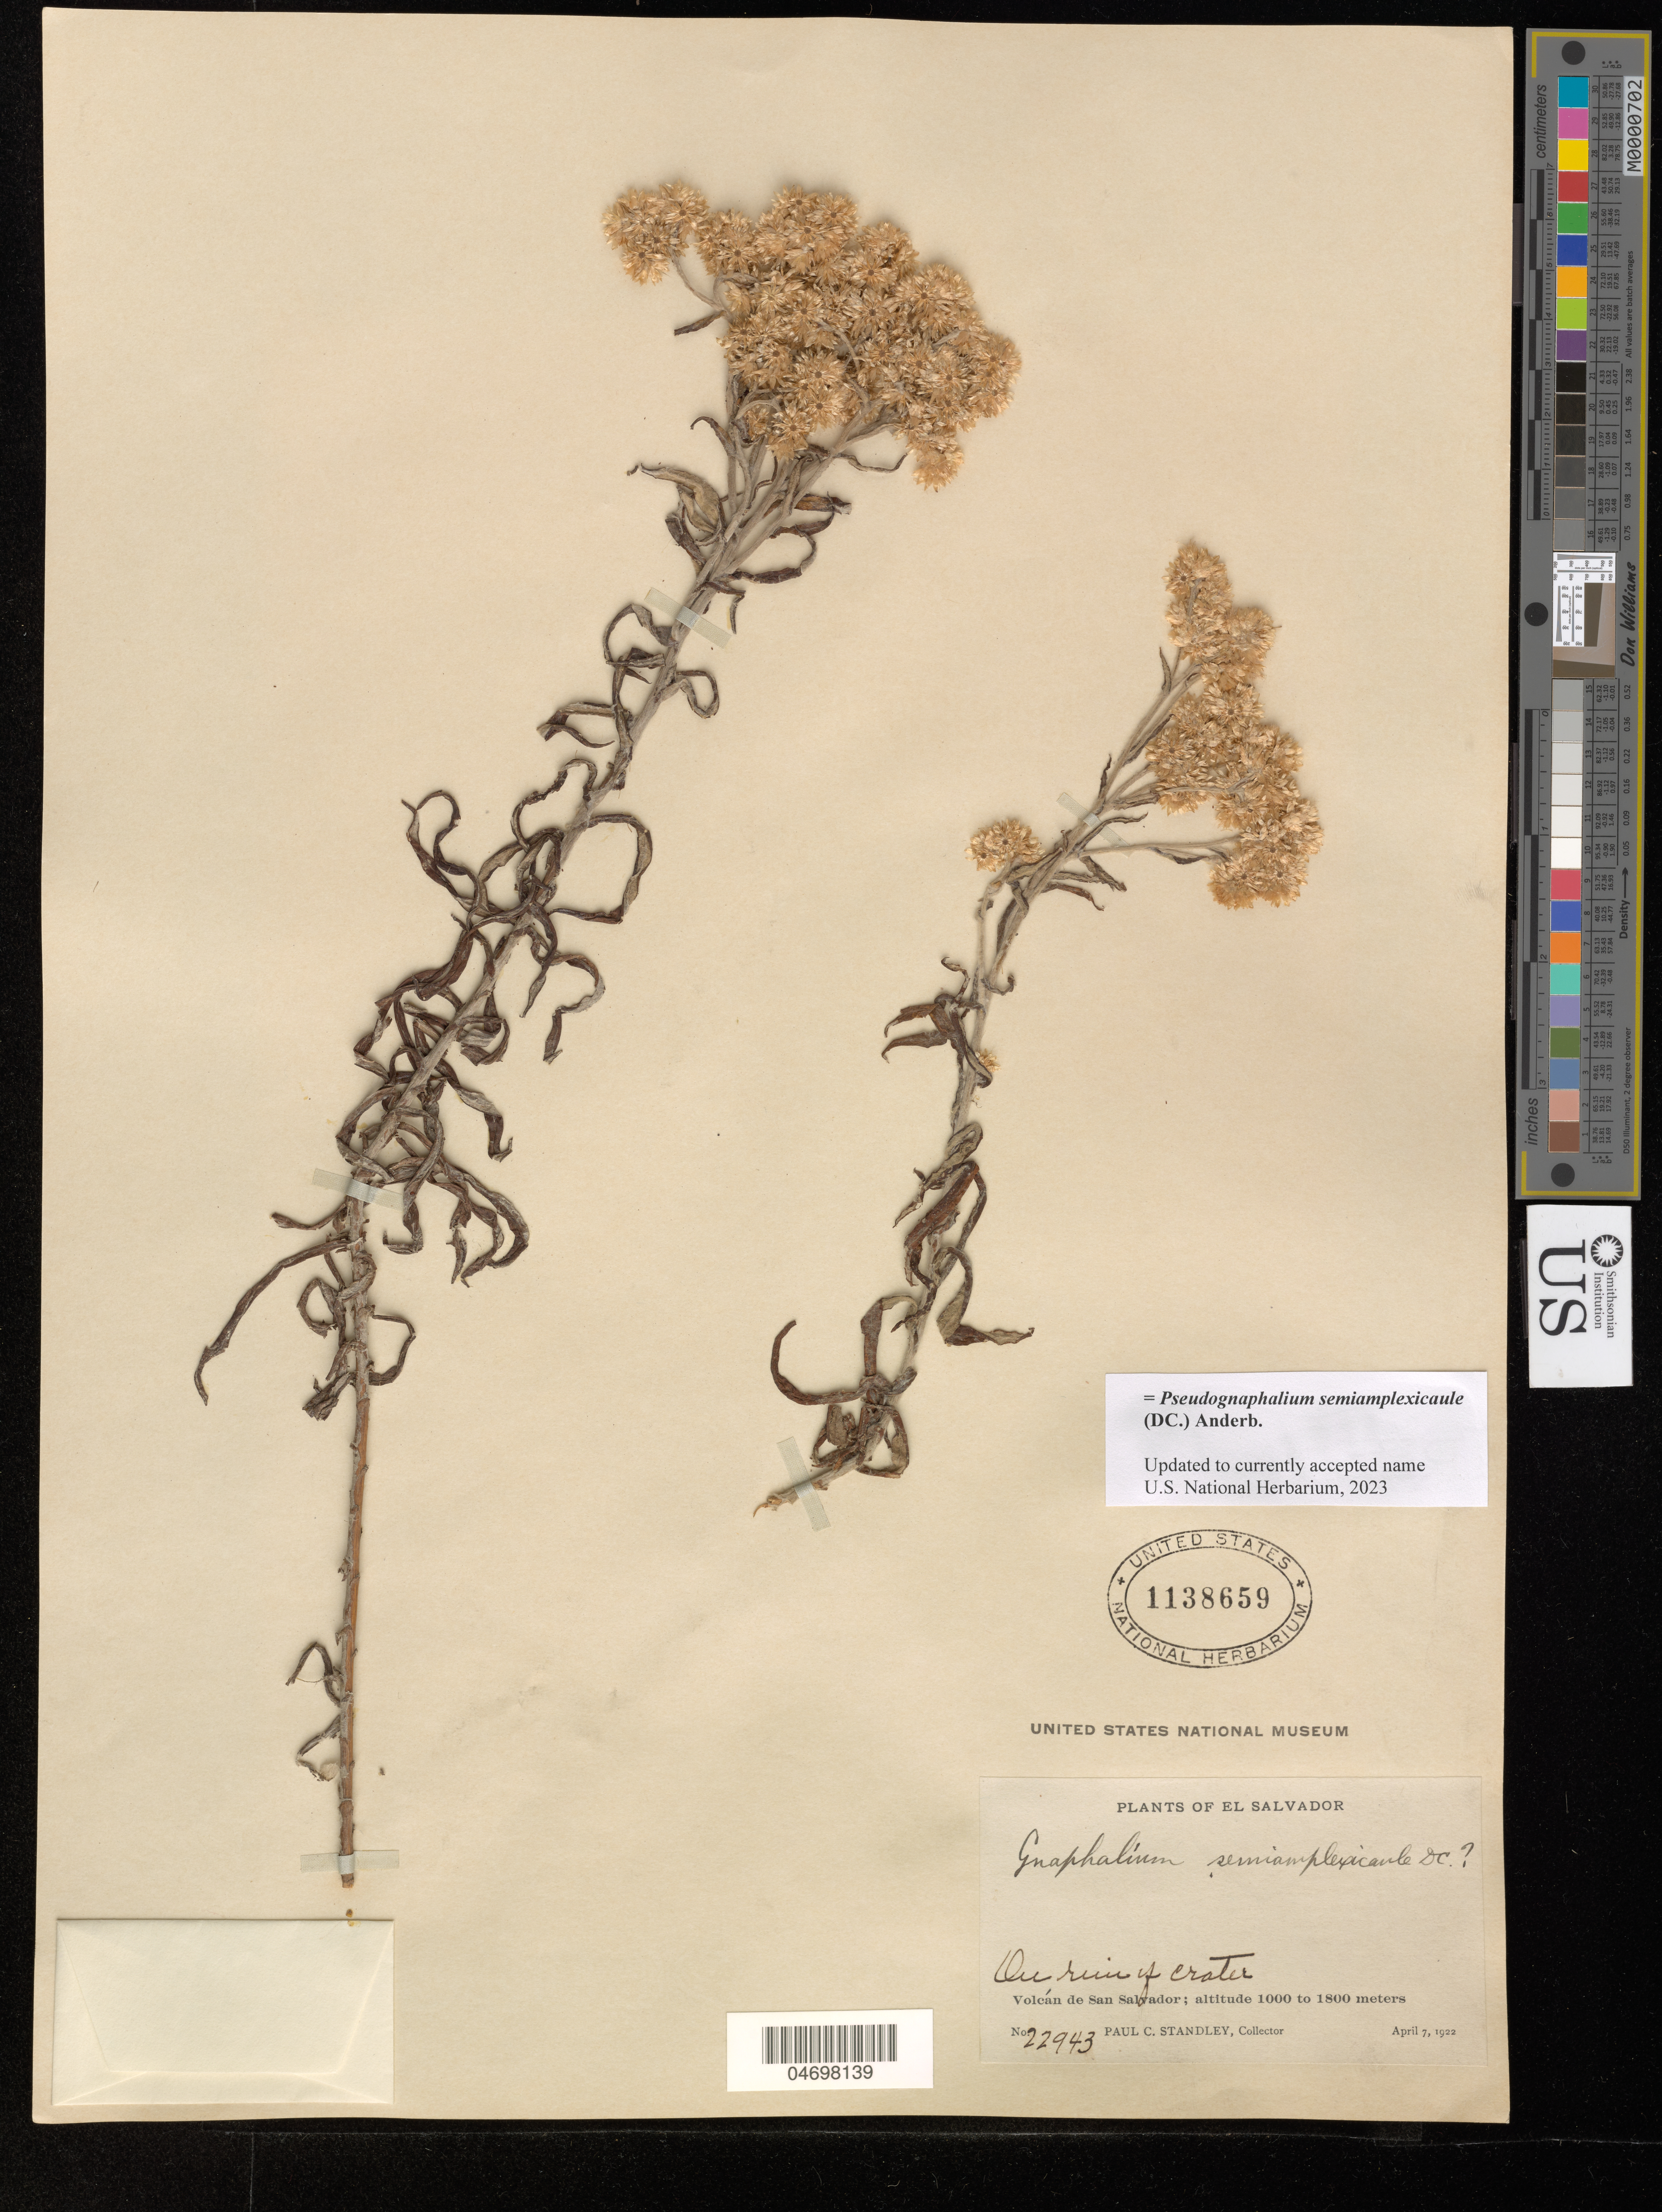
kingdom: Plantae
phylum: Tracheophyta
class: Magnoliopsida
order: Asterales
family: Asteraceae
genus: Pseudognaphalium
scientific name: Pseudognaphalium pruskii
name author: G.L. Nesom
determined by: Nesom, Guy L.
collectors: P. C. Standley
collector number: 22943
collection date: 1922-04-07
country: El Salvador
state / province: San Salvador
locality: Rim of crater. Volcán de San Salvador.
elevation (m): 1000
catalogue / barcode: US 1138659